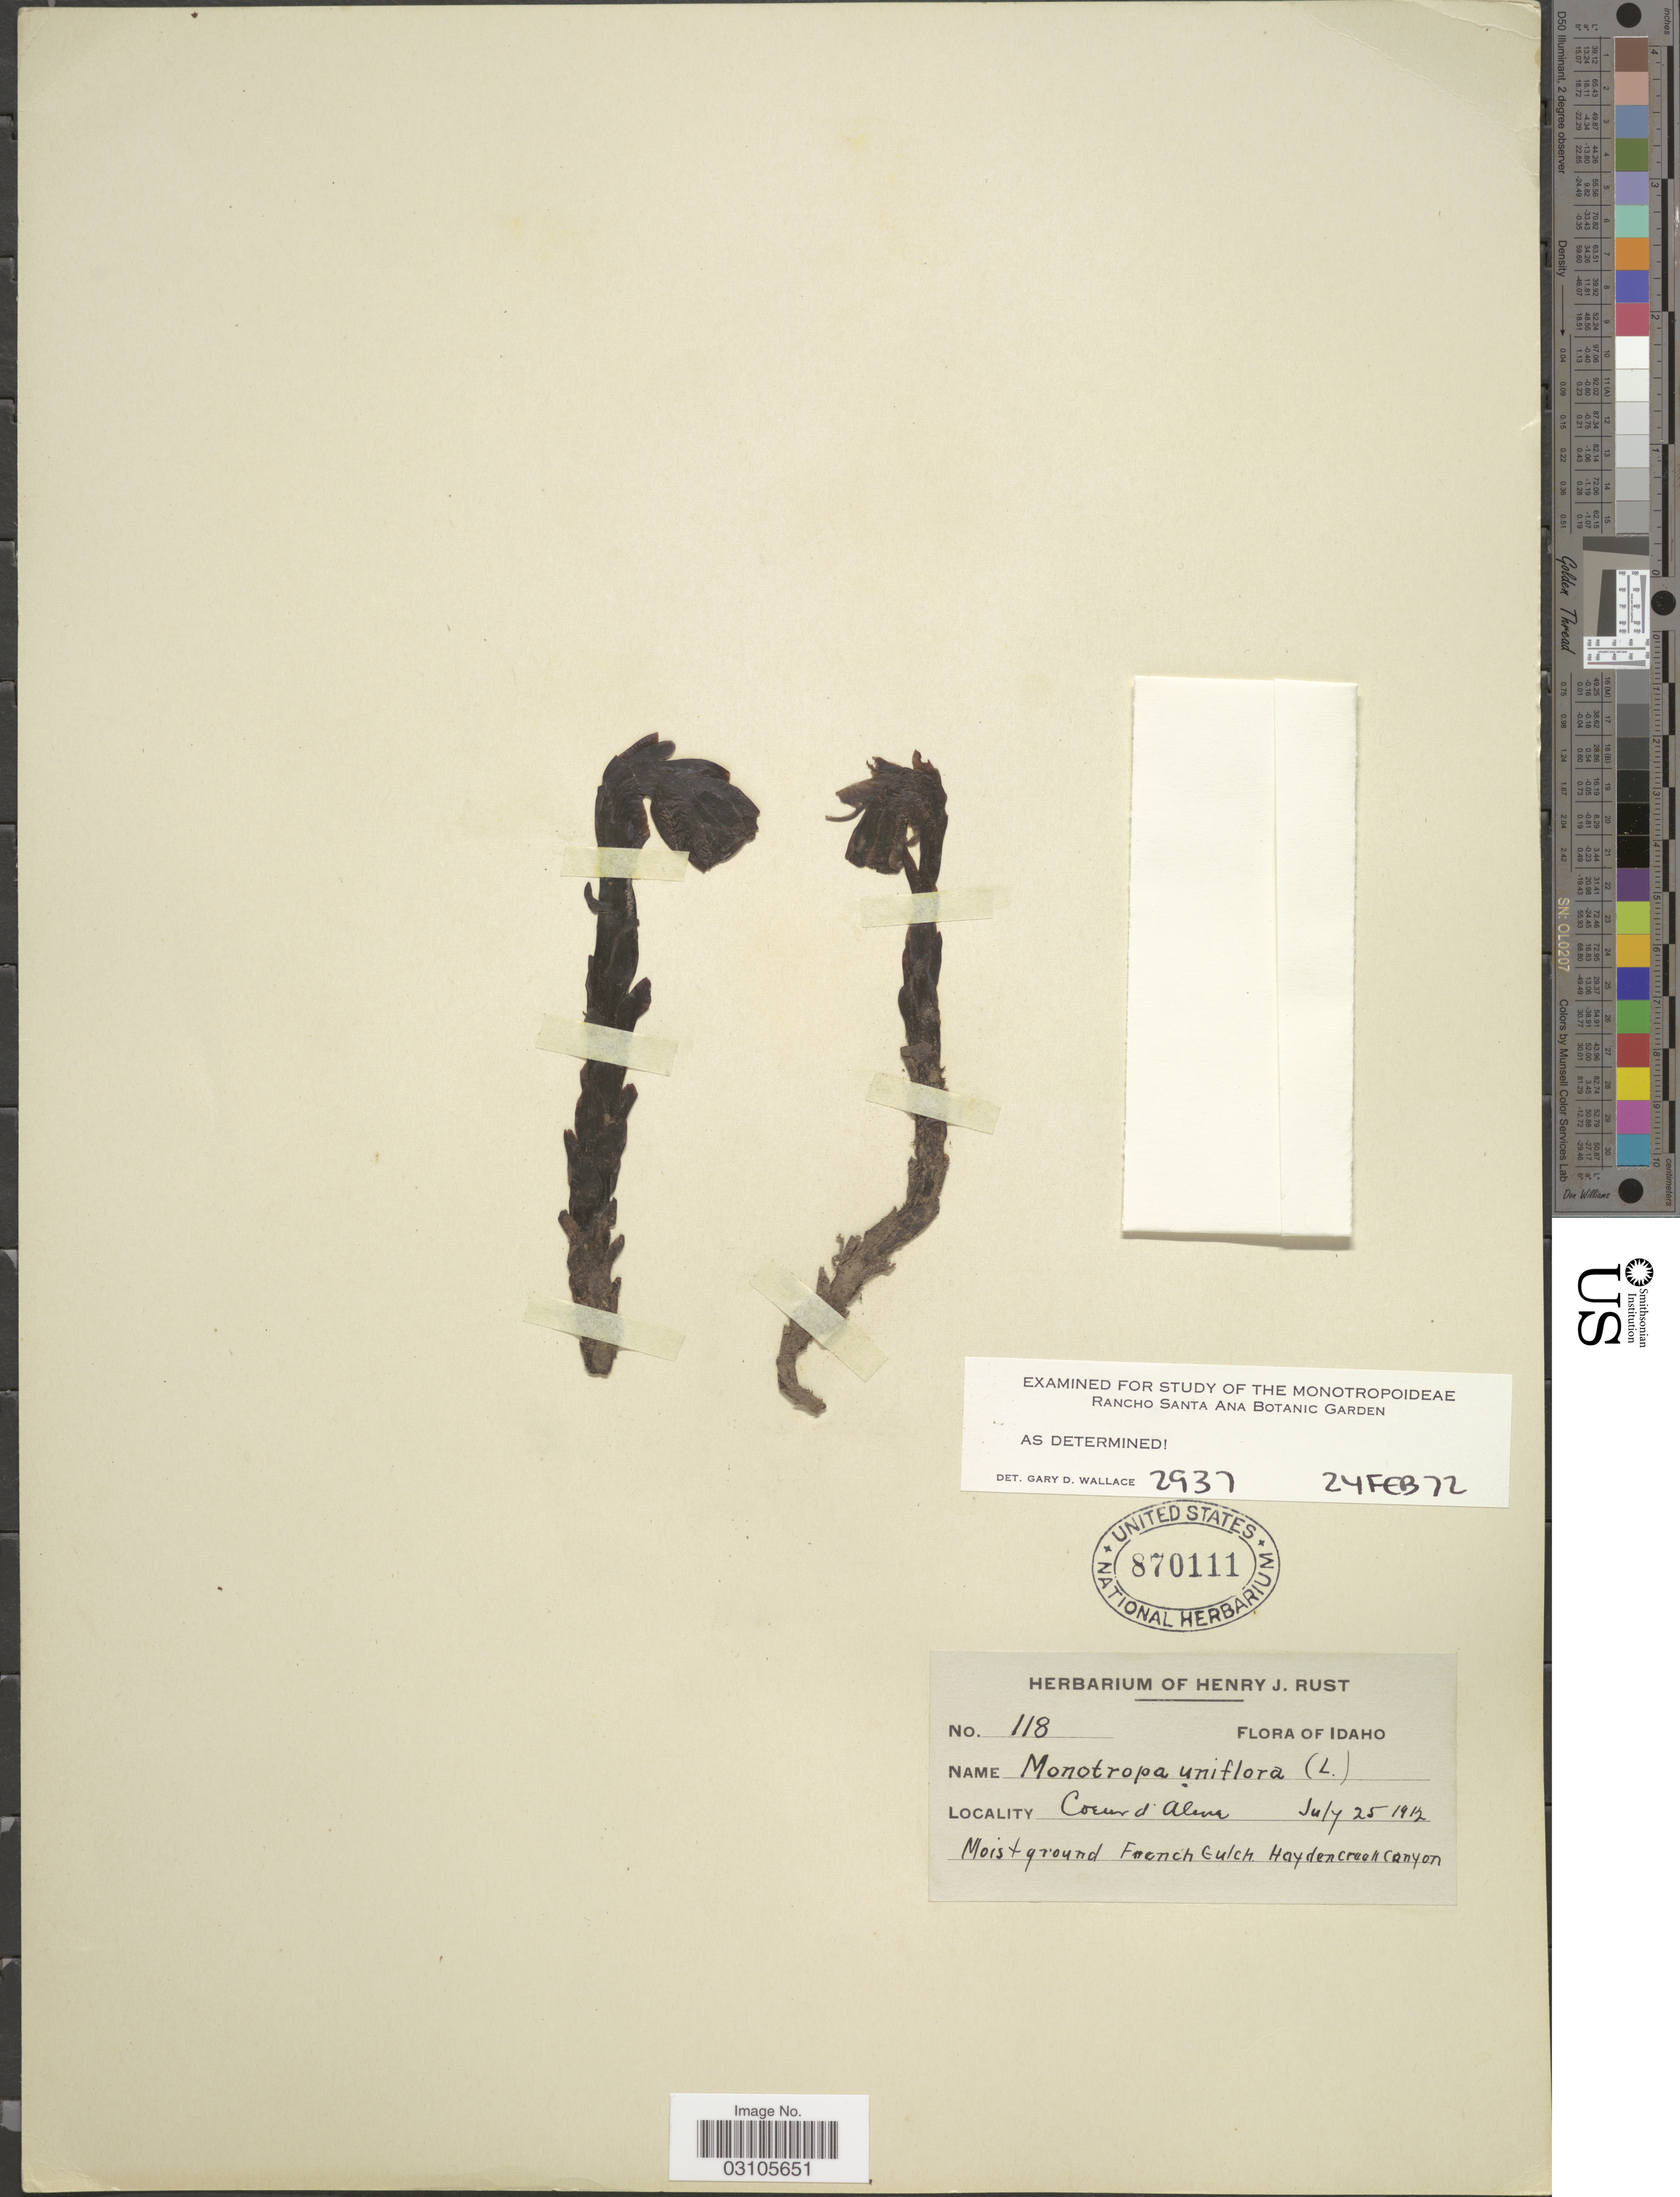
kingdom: Plantae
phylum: Tracheophyta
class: Magnoliopsida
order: Ericales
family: Ericaceae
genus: Monotropa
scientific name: Monotropa uniflora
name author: L.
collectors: ex herb. Henry J. Rust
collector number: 118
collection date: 1912-07-25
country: United States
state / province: Idaho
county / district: Kootenai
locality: Coeur d'Alene. Moist ground French Gulch. Hayden Creek Canyon.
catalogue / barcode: US 870111